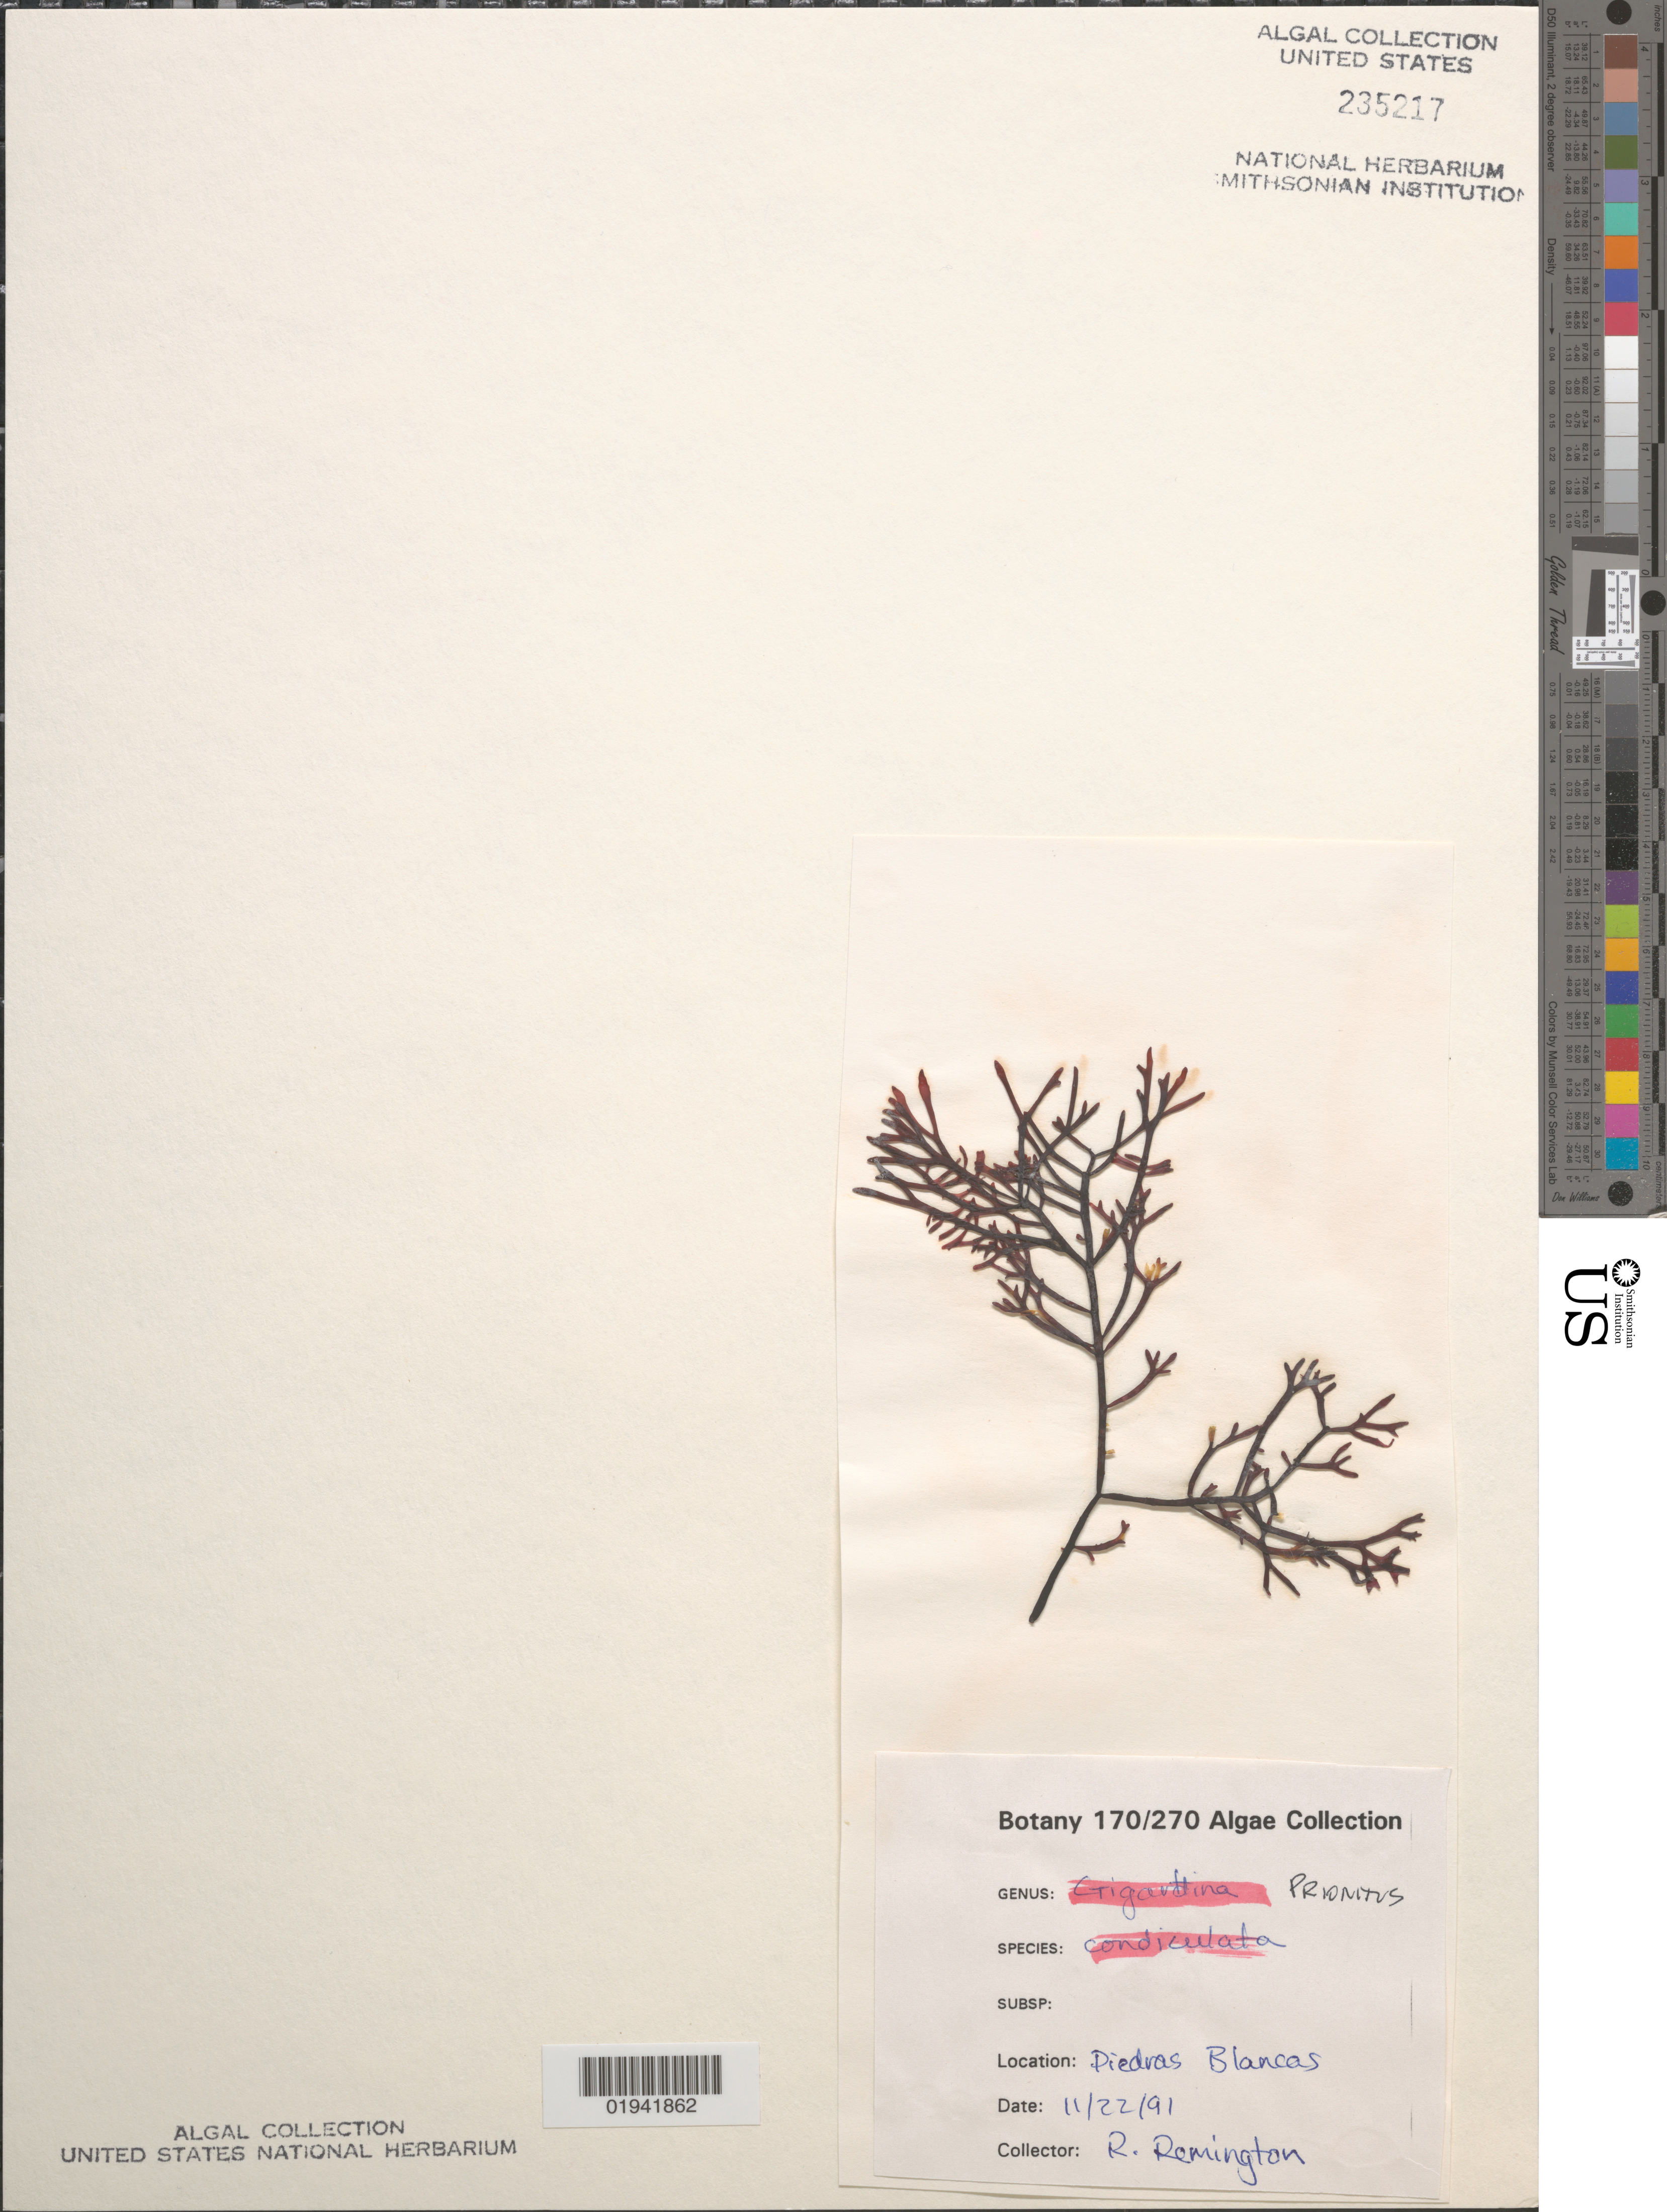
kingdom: Plantae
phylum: Rhodophyta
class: Florideophyceae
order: Cryptonemiales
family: Cryptonemiaceae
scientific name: Prionitis sp.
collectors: R. Remington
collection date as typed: Transcribed d/m/y: 22/11/91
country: United States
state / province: California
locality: Piedras Blancas.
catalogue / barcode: US 235217